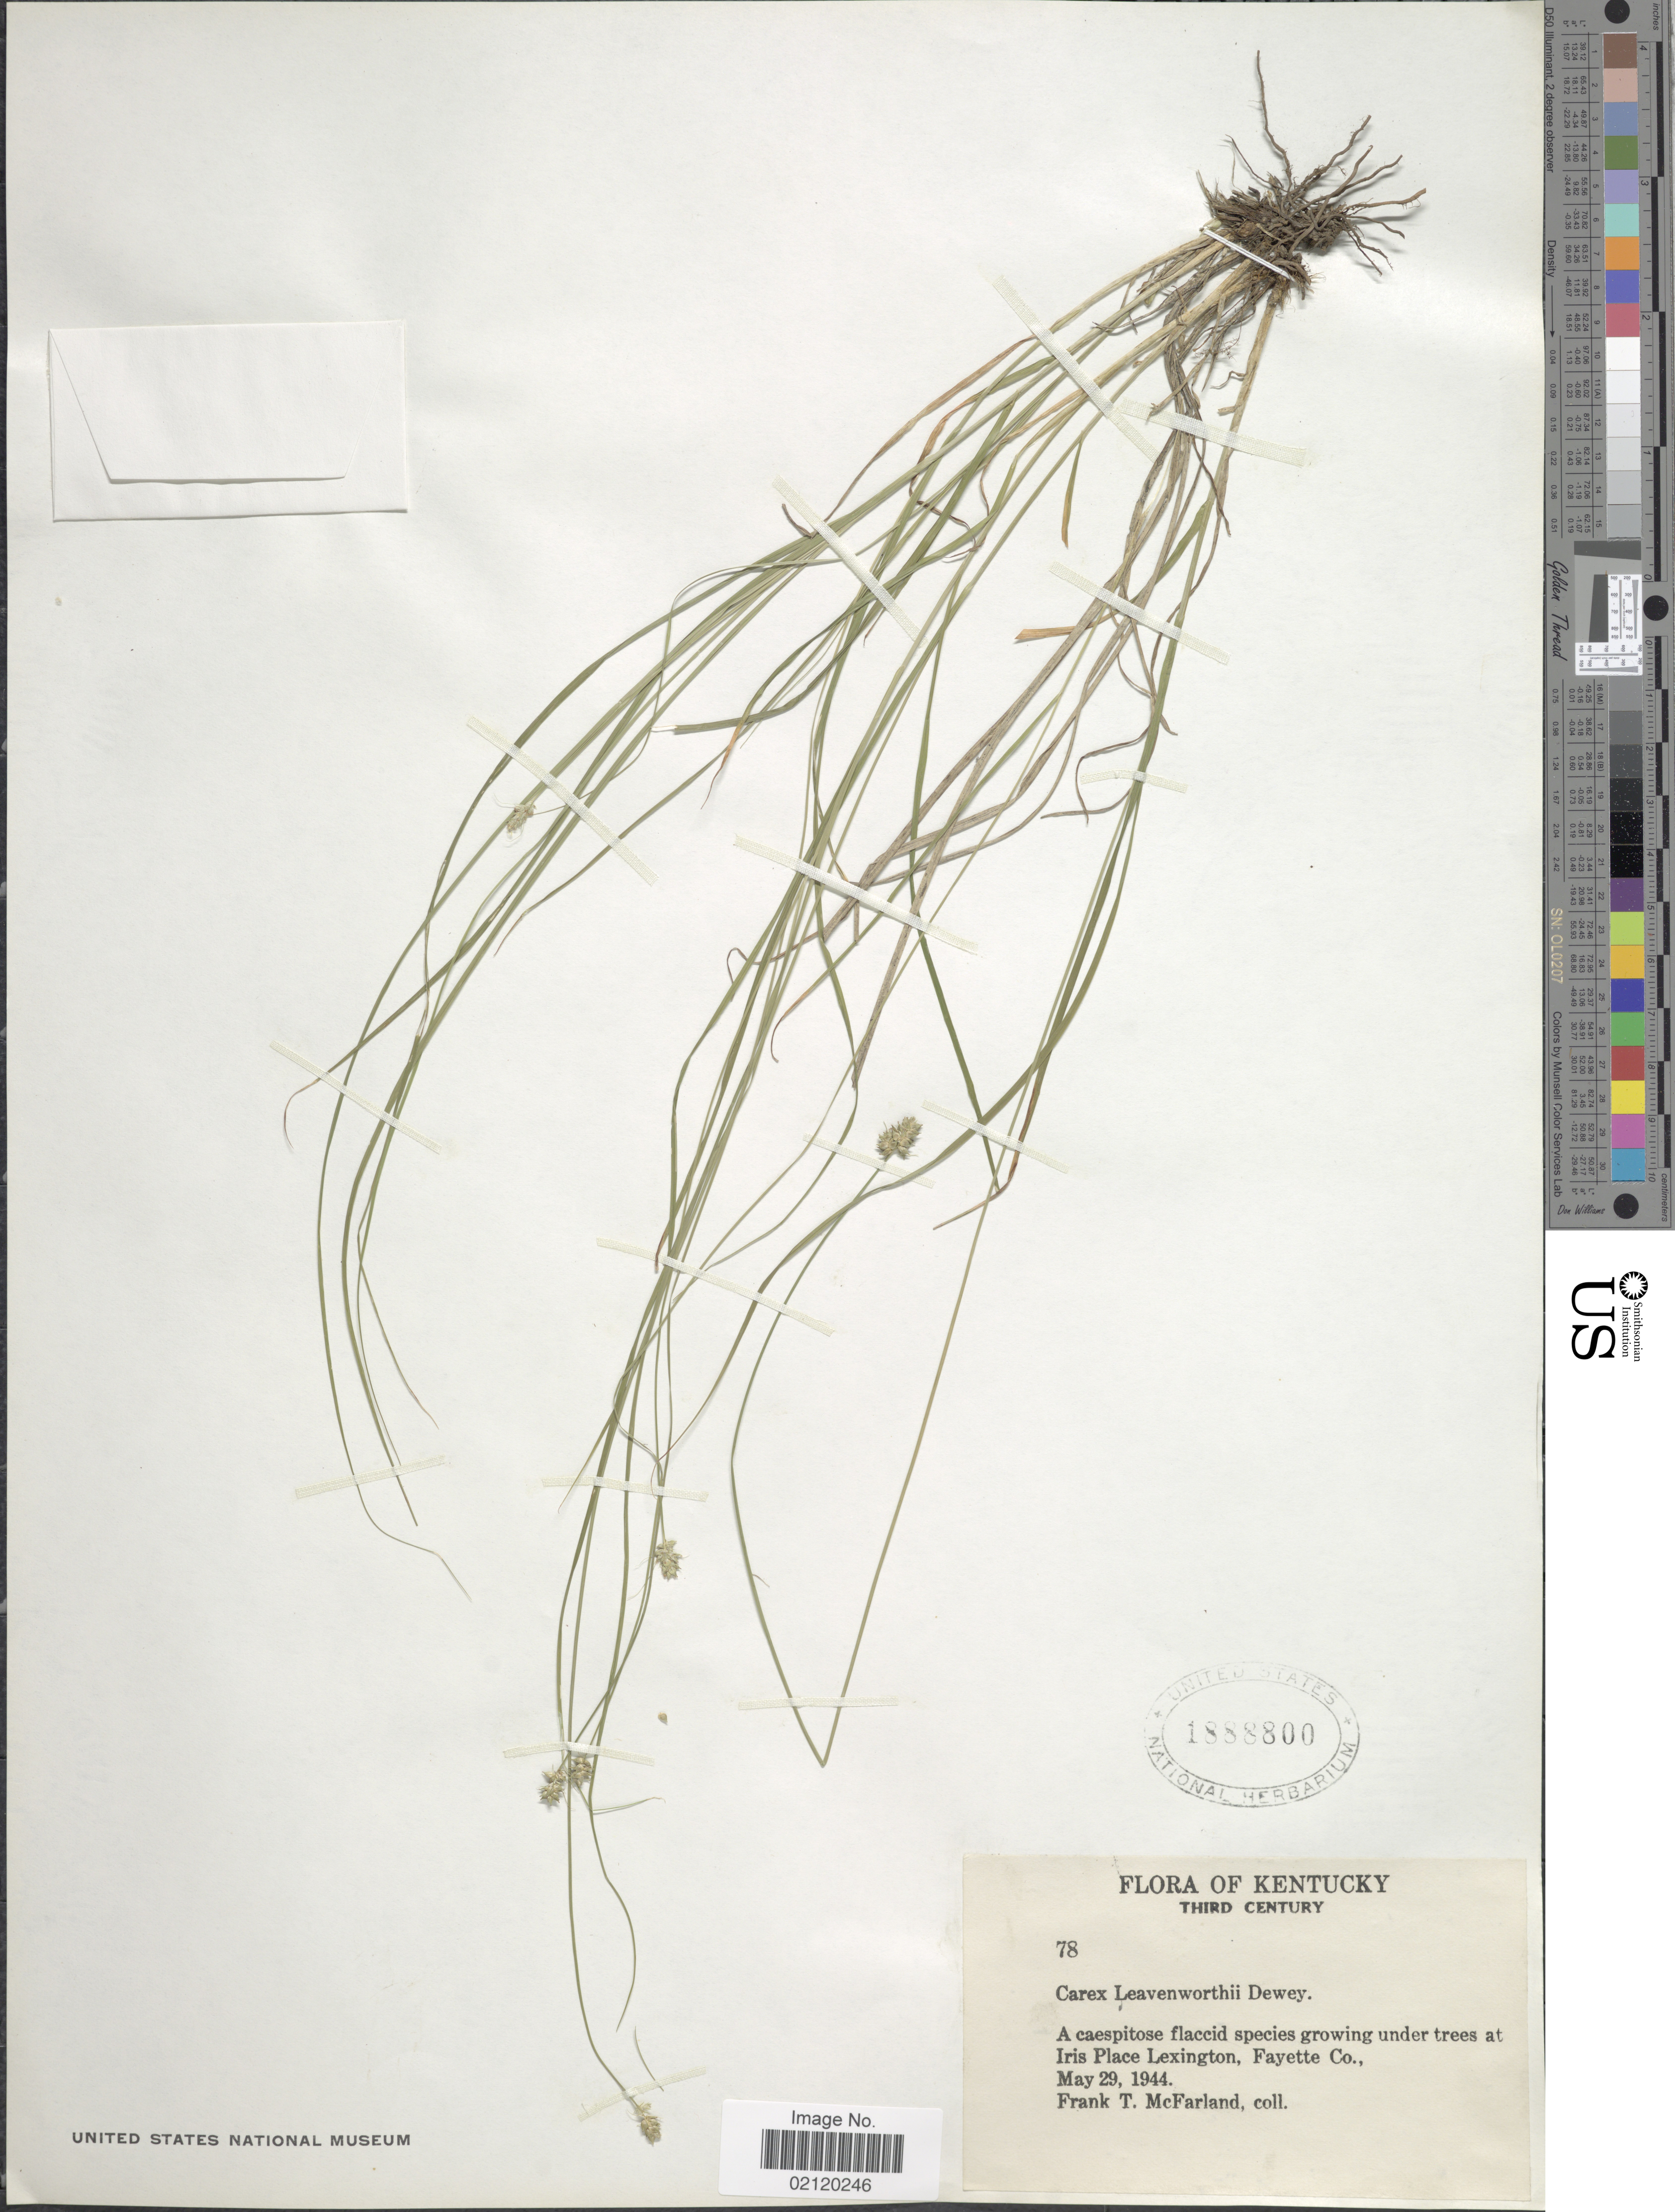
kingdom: Plantae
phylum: Tracheophyta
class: Liliopsida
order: Poales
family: Cyperaceae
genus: Carex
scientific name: Carex leavenworthii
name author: Dewey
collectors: F. McFarland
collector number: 78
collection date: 1944-05-29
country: United States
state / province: Kentucky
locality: Third Century, Iris Place Lexington, Fayette Co.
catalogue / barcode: US 1888800